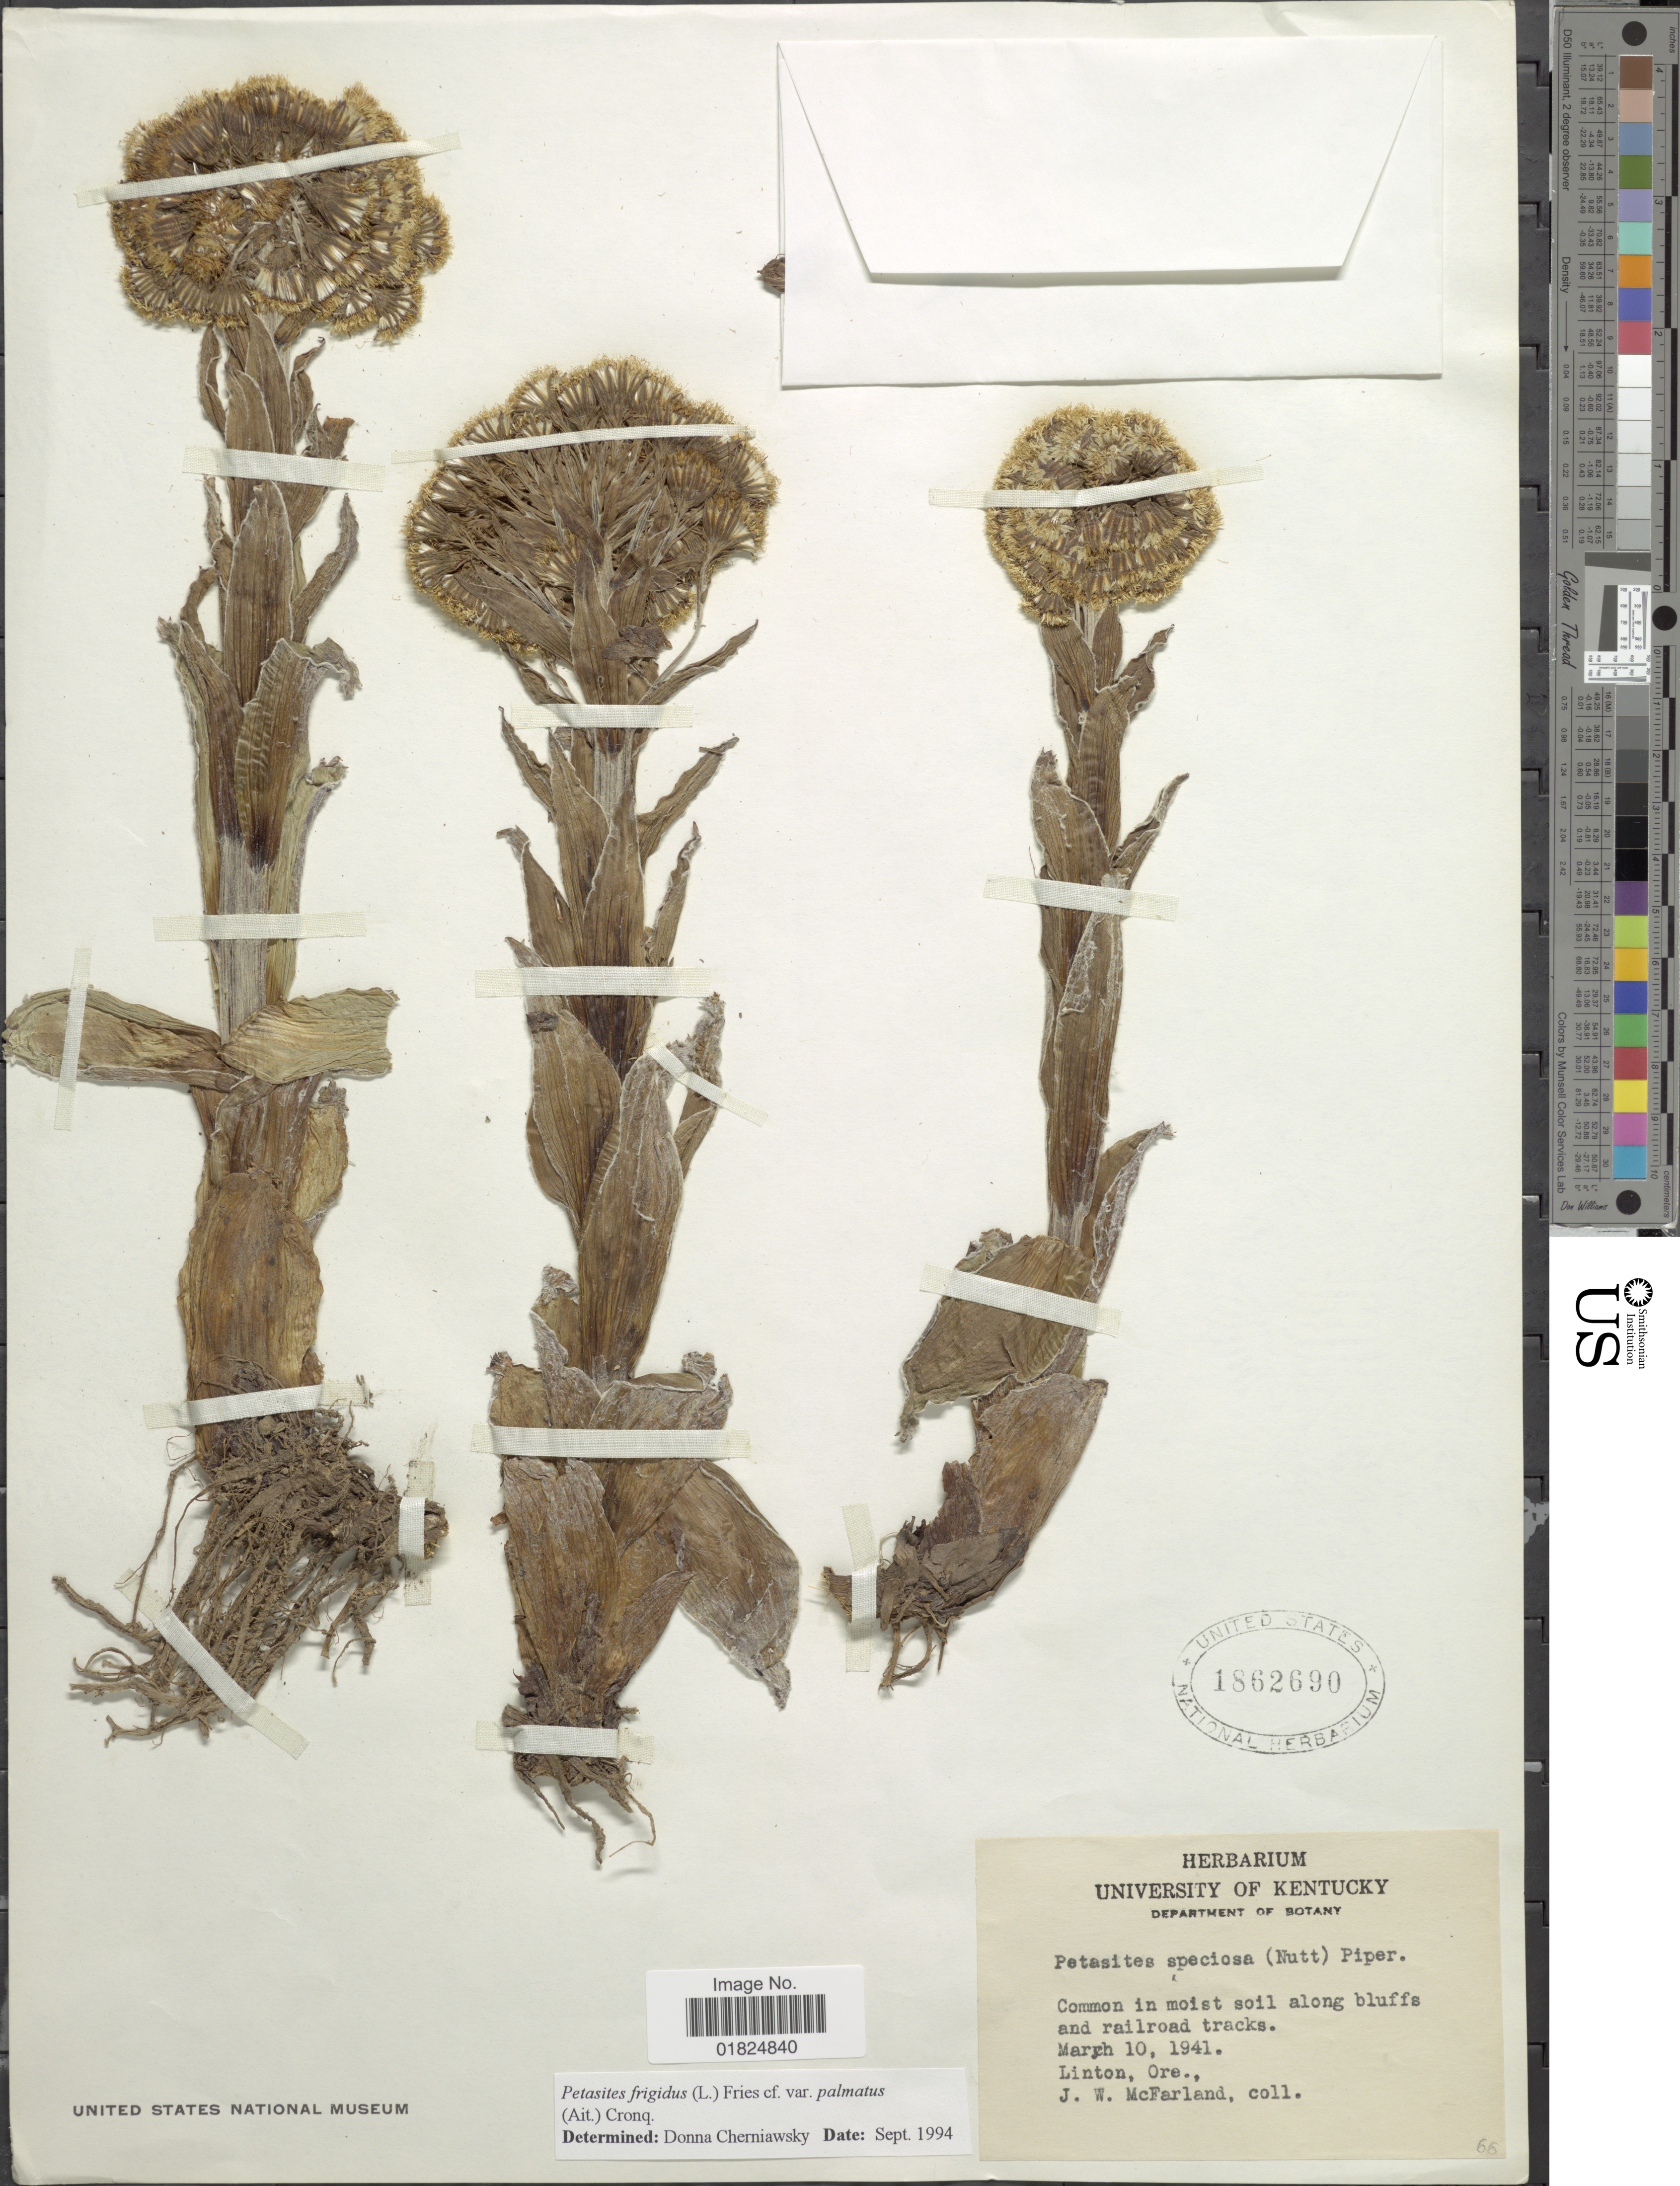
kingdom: Plantae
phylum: Tracheophyta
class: Magnoliopsida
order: Asterales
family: Asteraceae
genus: Petasites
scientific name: Petasites frigidus var. palmatus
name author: (Aiton) Cody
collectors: J. Mcfarland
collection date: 1941-03-10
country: United States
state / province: Oregon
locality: Linton, Ore.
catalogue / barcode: US 1862690